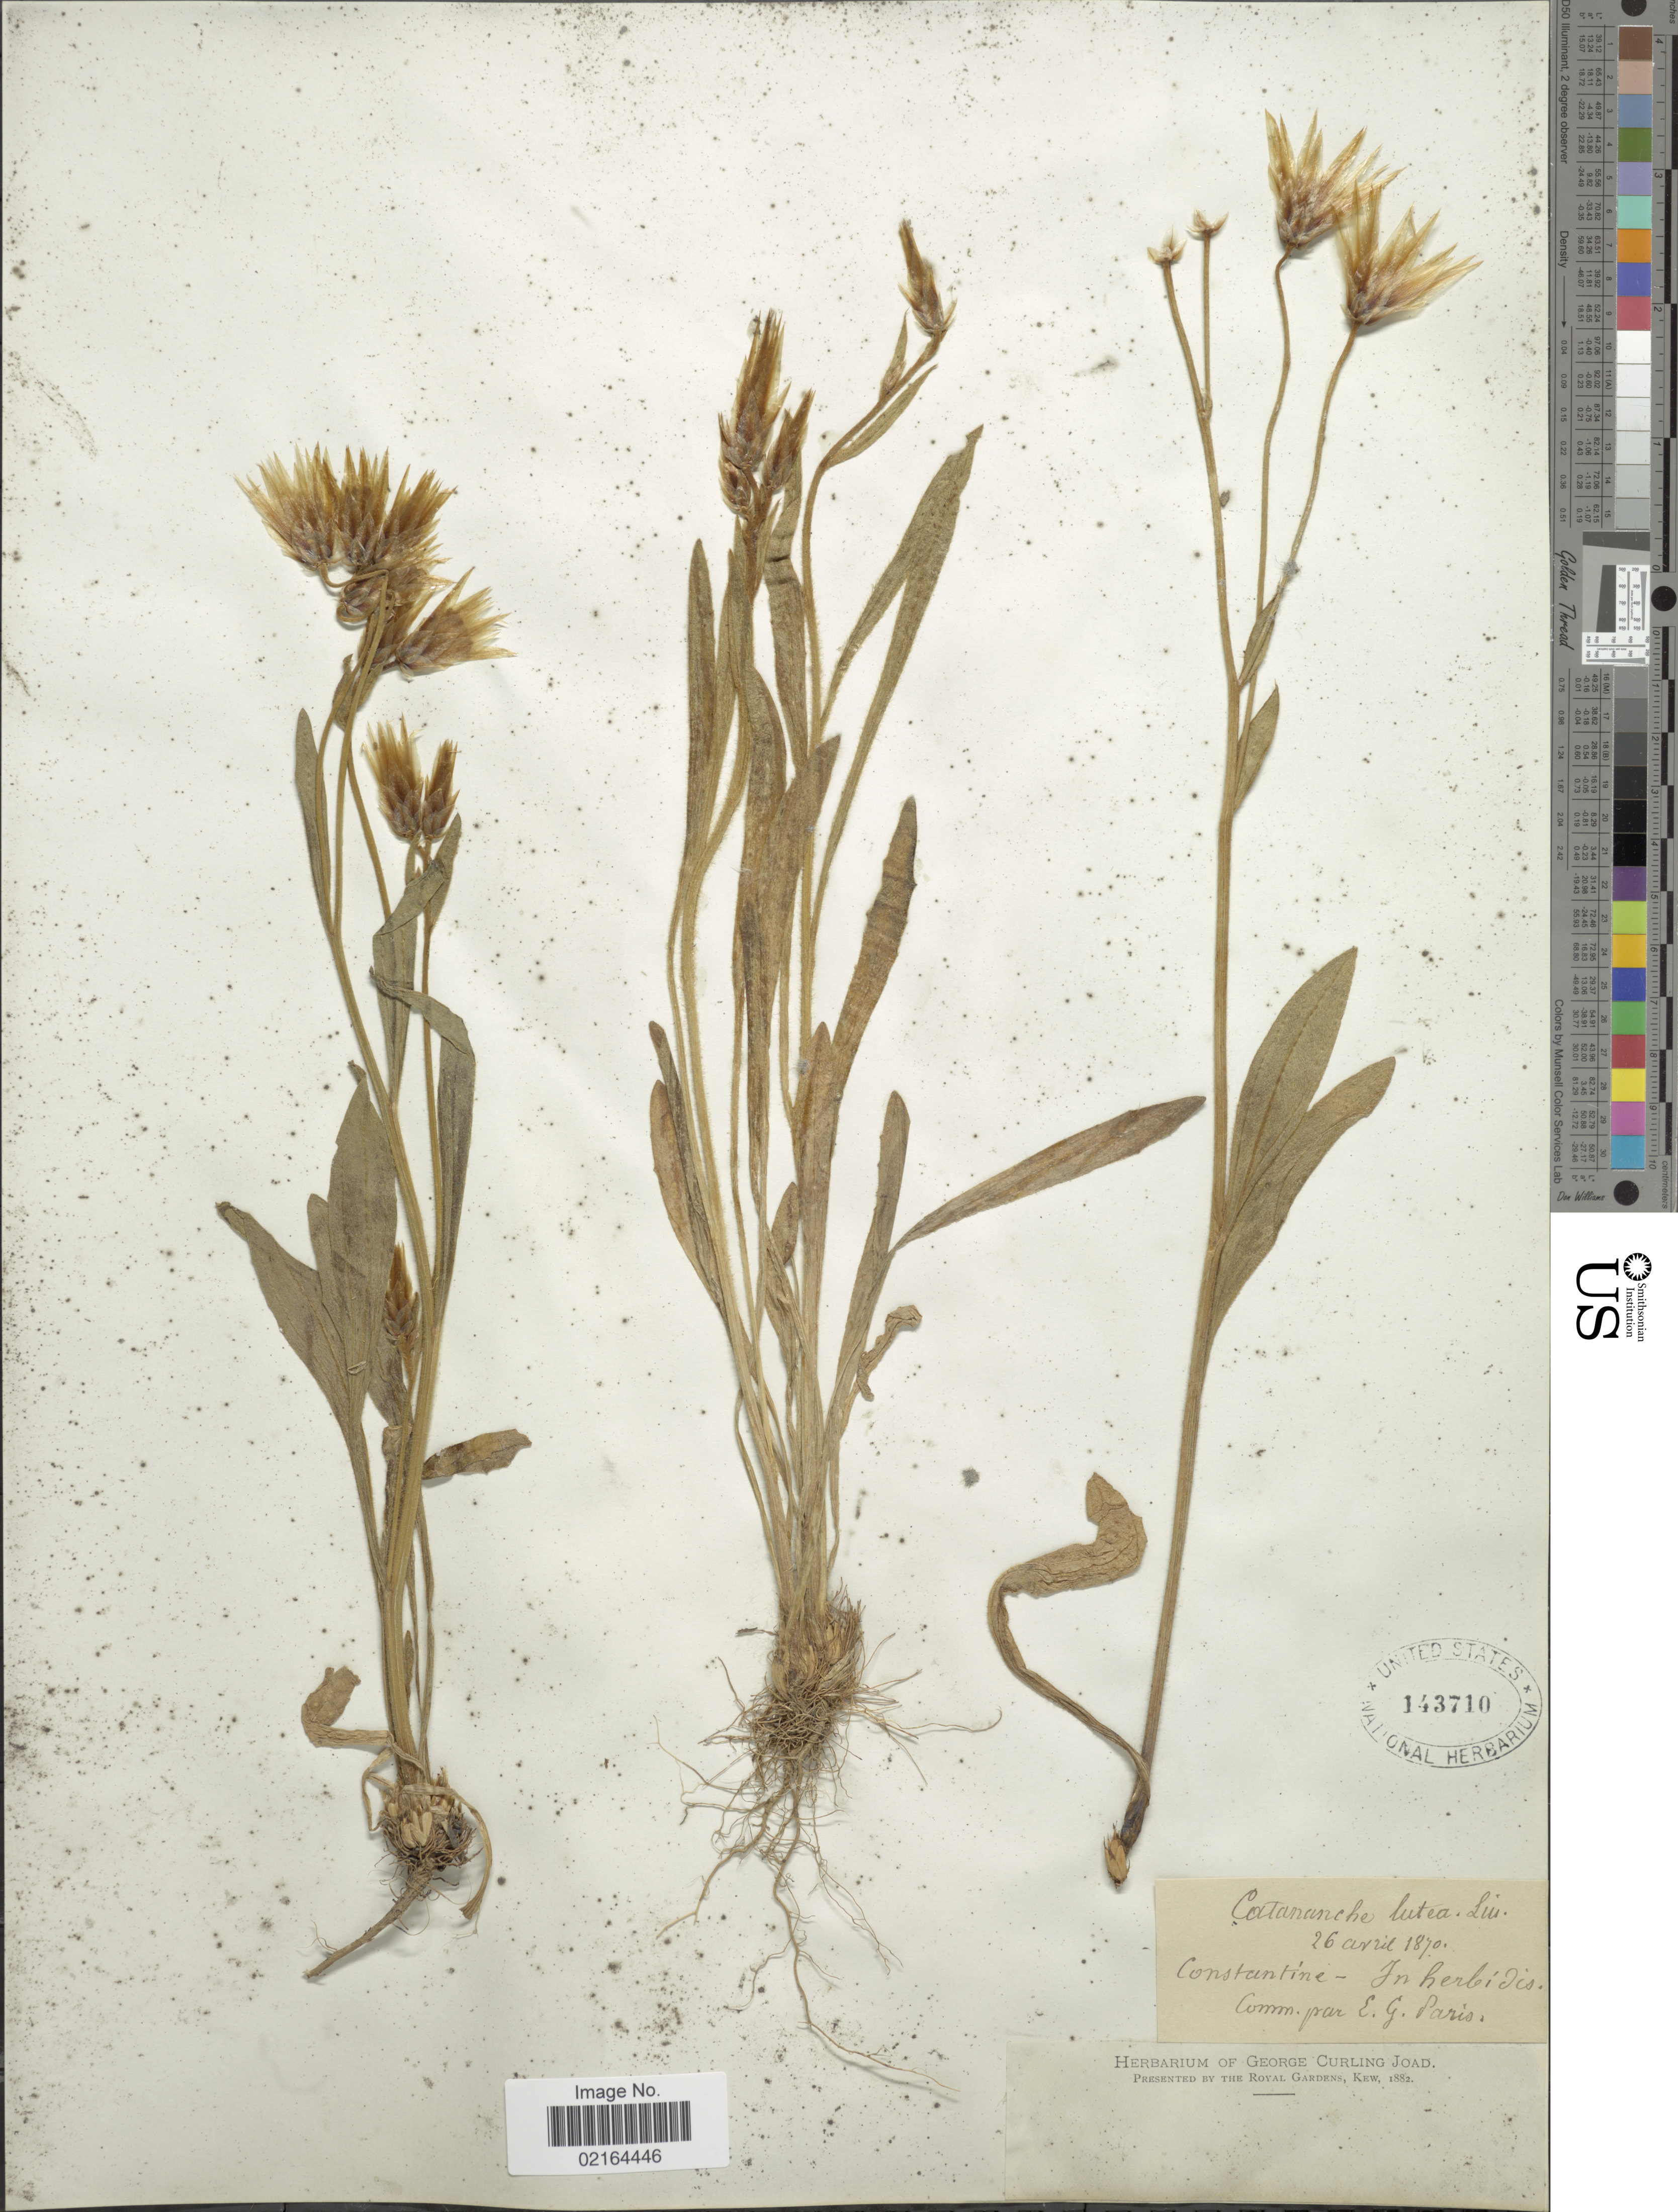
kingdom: Plantae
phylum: Tracheophyta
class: Magnoliopsida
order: Asterales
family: Asteraceae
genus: Catananche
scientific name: Catananche lutea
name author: L.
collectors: ex herb. George Curling Joad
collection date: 1870-04-26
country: Algeria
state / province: Constantine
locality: Constantine, in herbidis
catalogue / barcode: US 143710